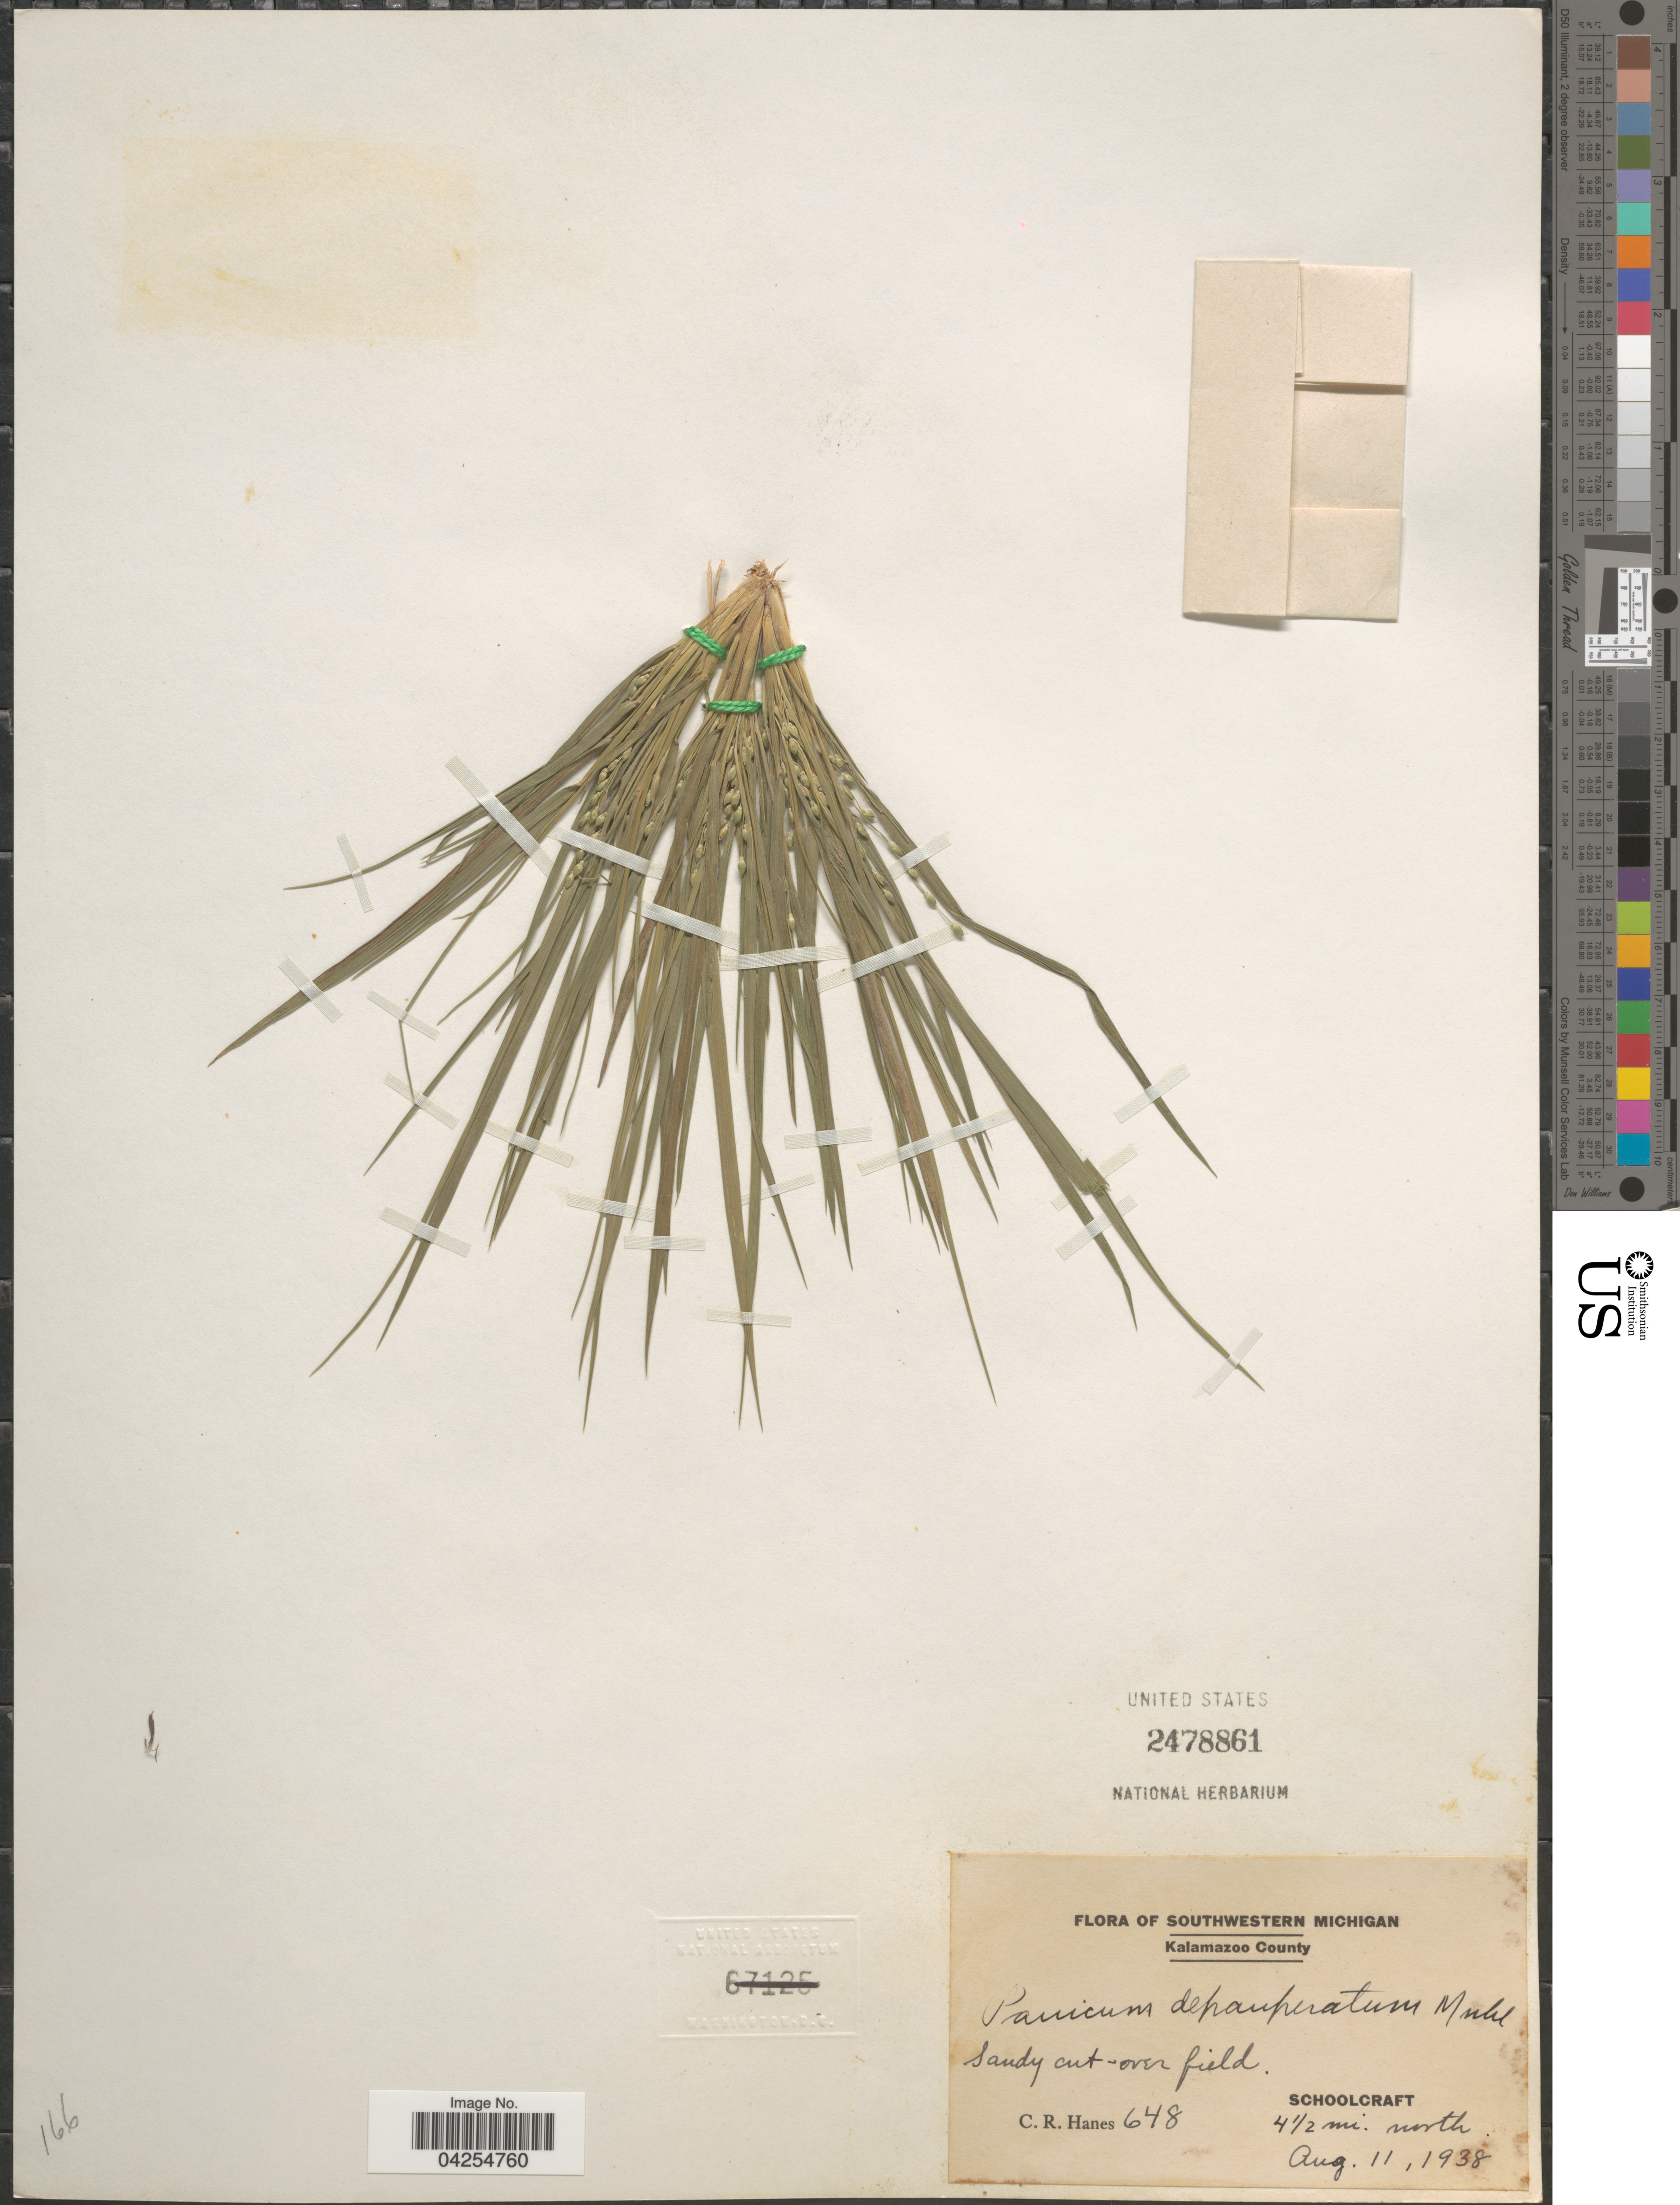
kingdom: Plantae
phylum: Tracheophyta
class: Liliopsida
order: Poales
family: Poaceae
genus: Dichanthelium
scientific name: Dichanthelium depauperatum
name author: (Muhl.) Gould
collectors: C. Hanes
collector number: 648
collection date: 1938-08-11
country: United States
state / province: Michigan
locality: Southwestern Michigan. Kalamazoo County. Schoolcraft. 4½ mi. north.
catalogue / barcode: US 2478861